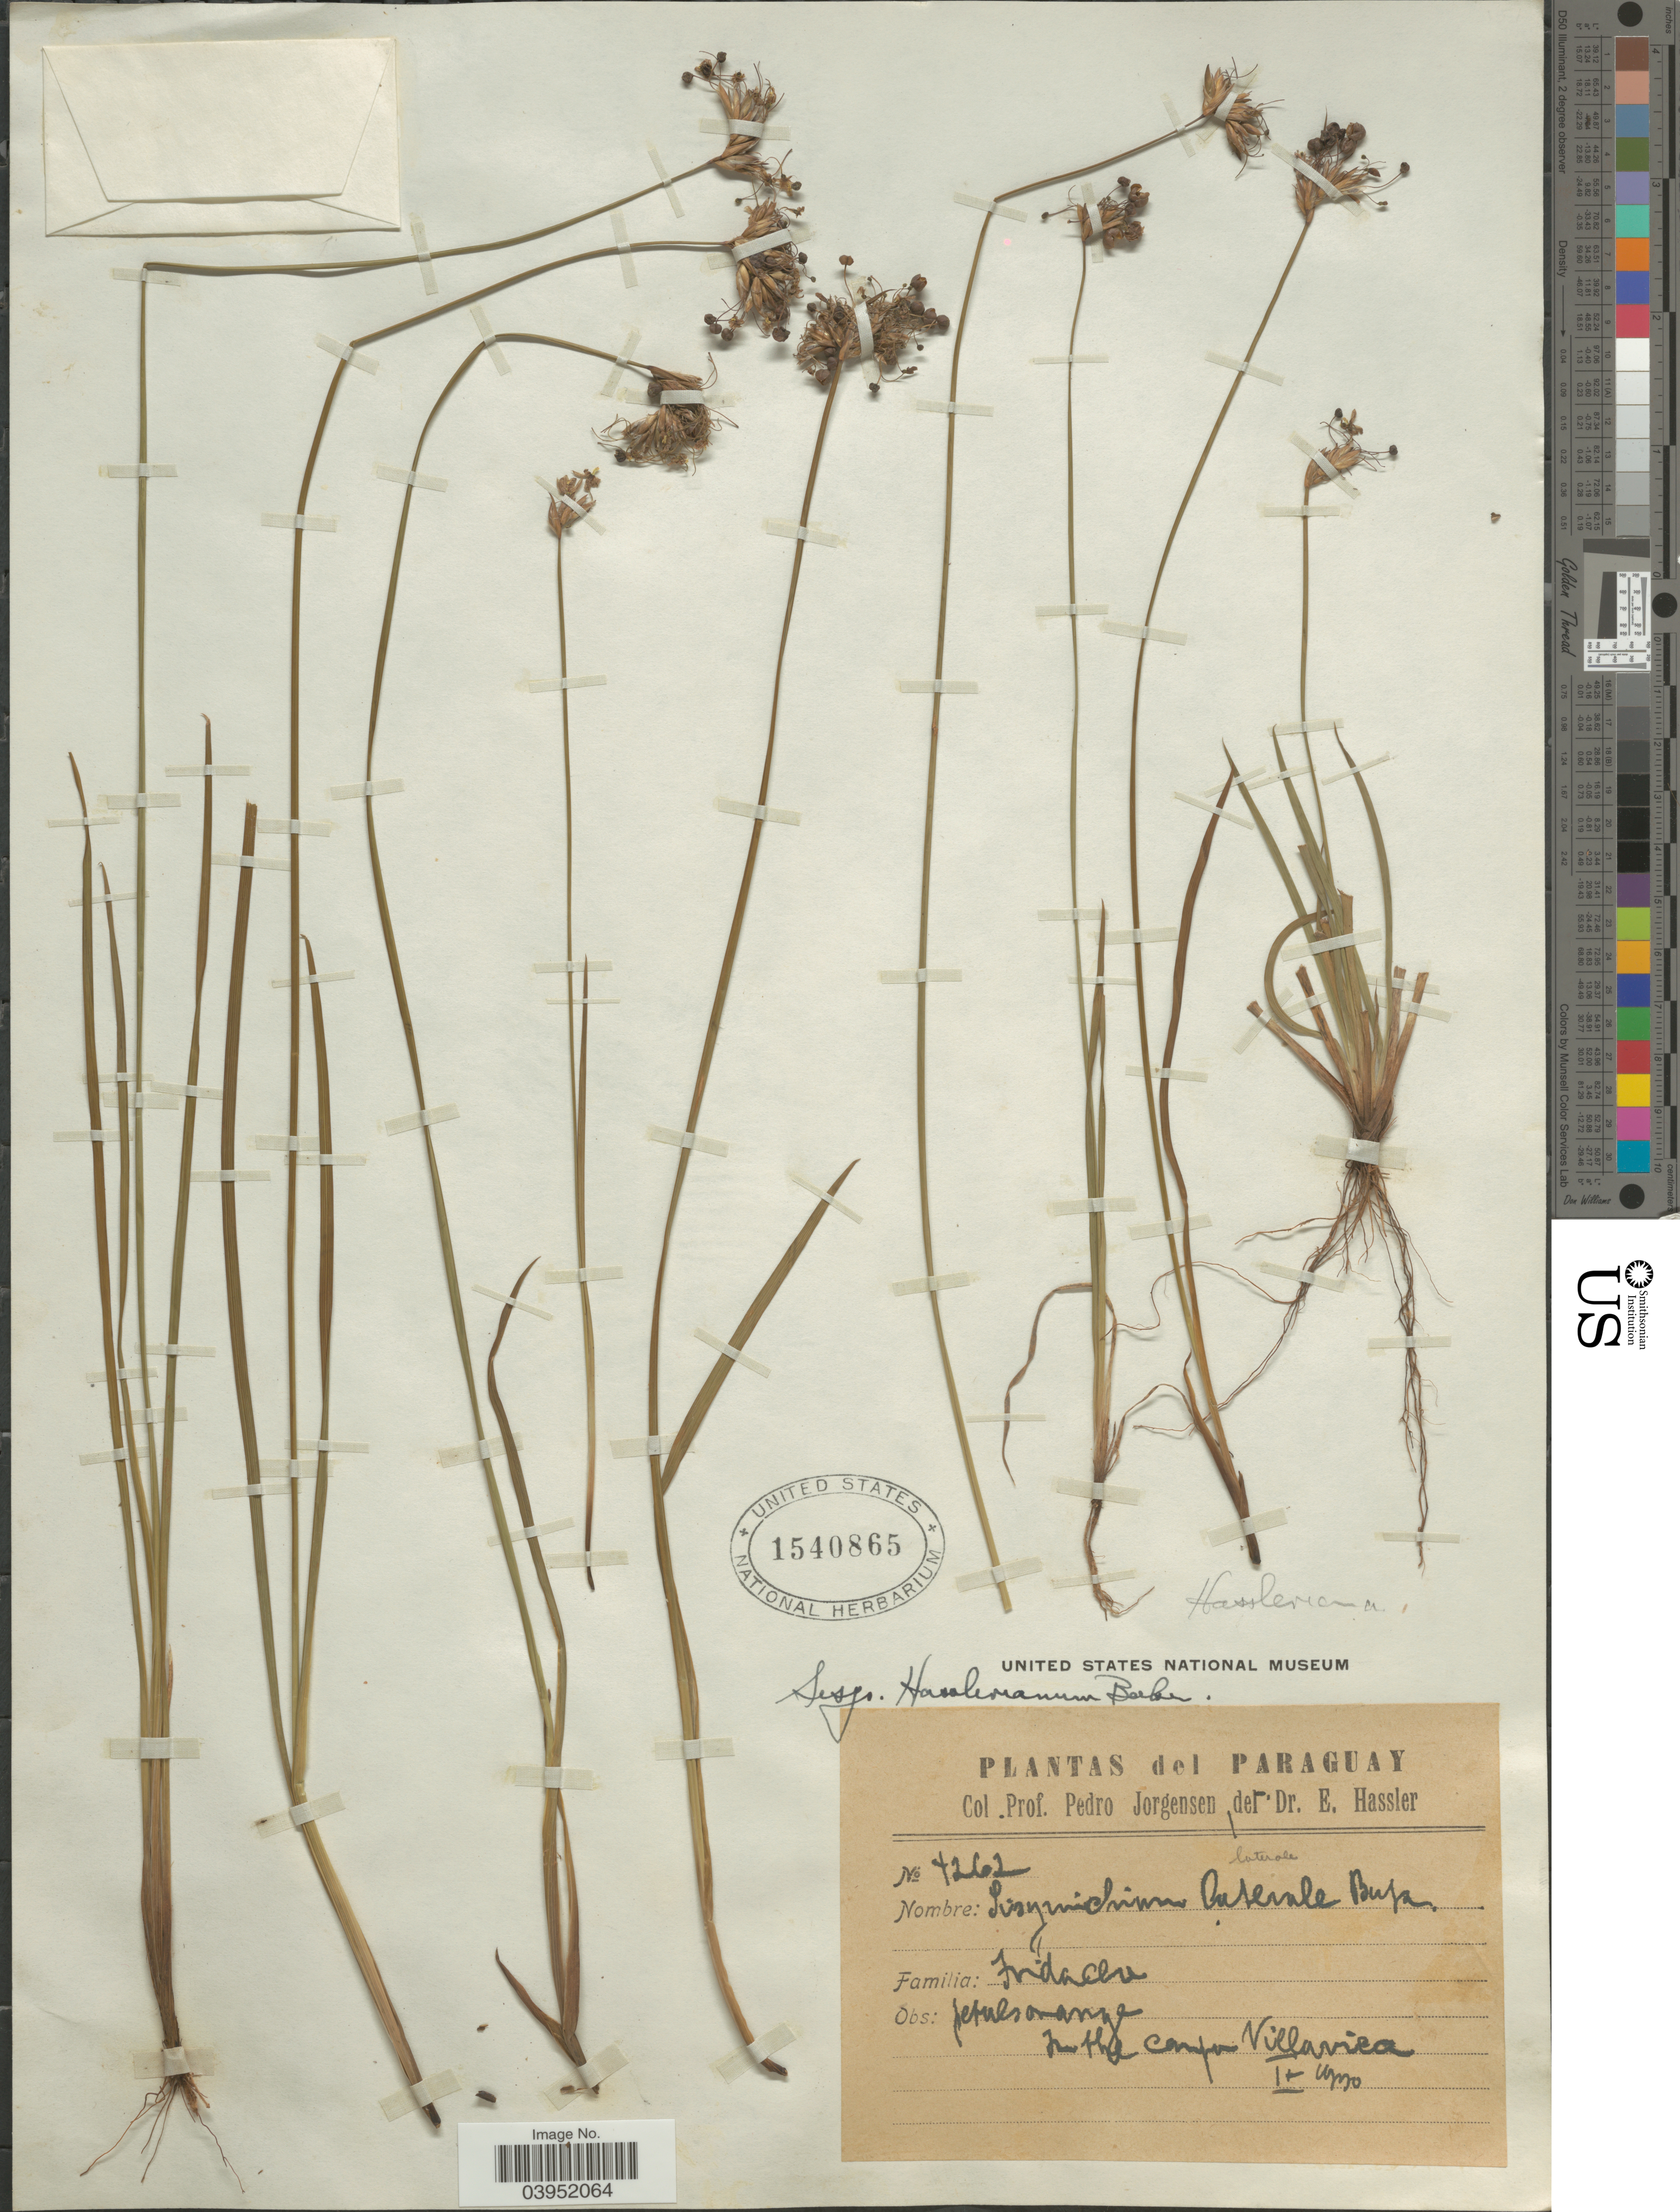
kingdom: Plantae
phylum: Tracheophyta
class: Liliopsida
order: Asparagales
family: Iridaceae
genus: Sisyrinchium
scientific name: Sisyrinchium hasslerianum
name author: Baker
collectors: P. Jörgensen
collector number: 4262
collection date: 1930-02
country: Paraguay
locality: In the campo Villarrica.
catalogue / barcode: US 1540865